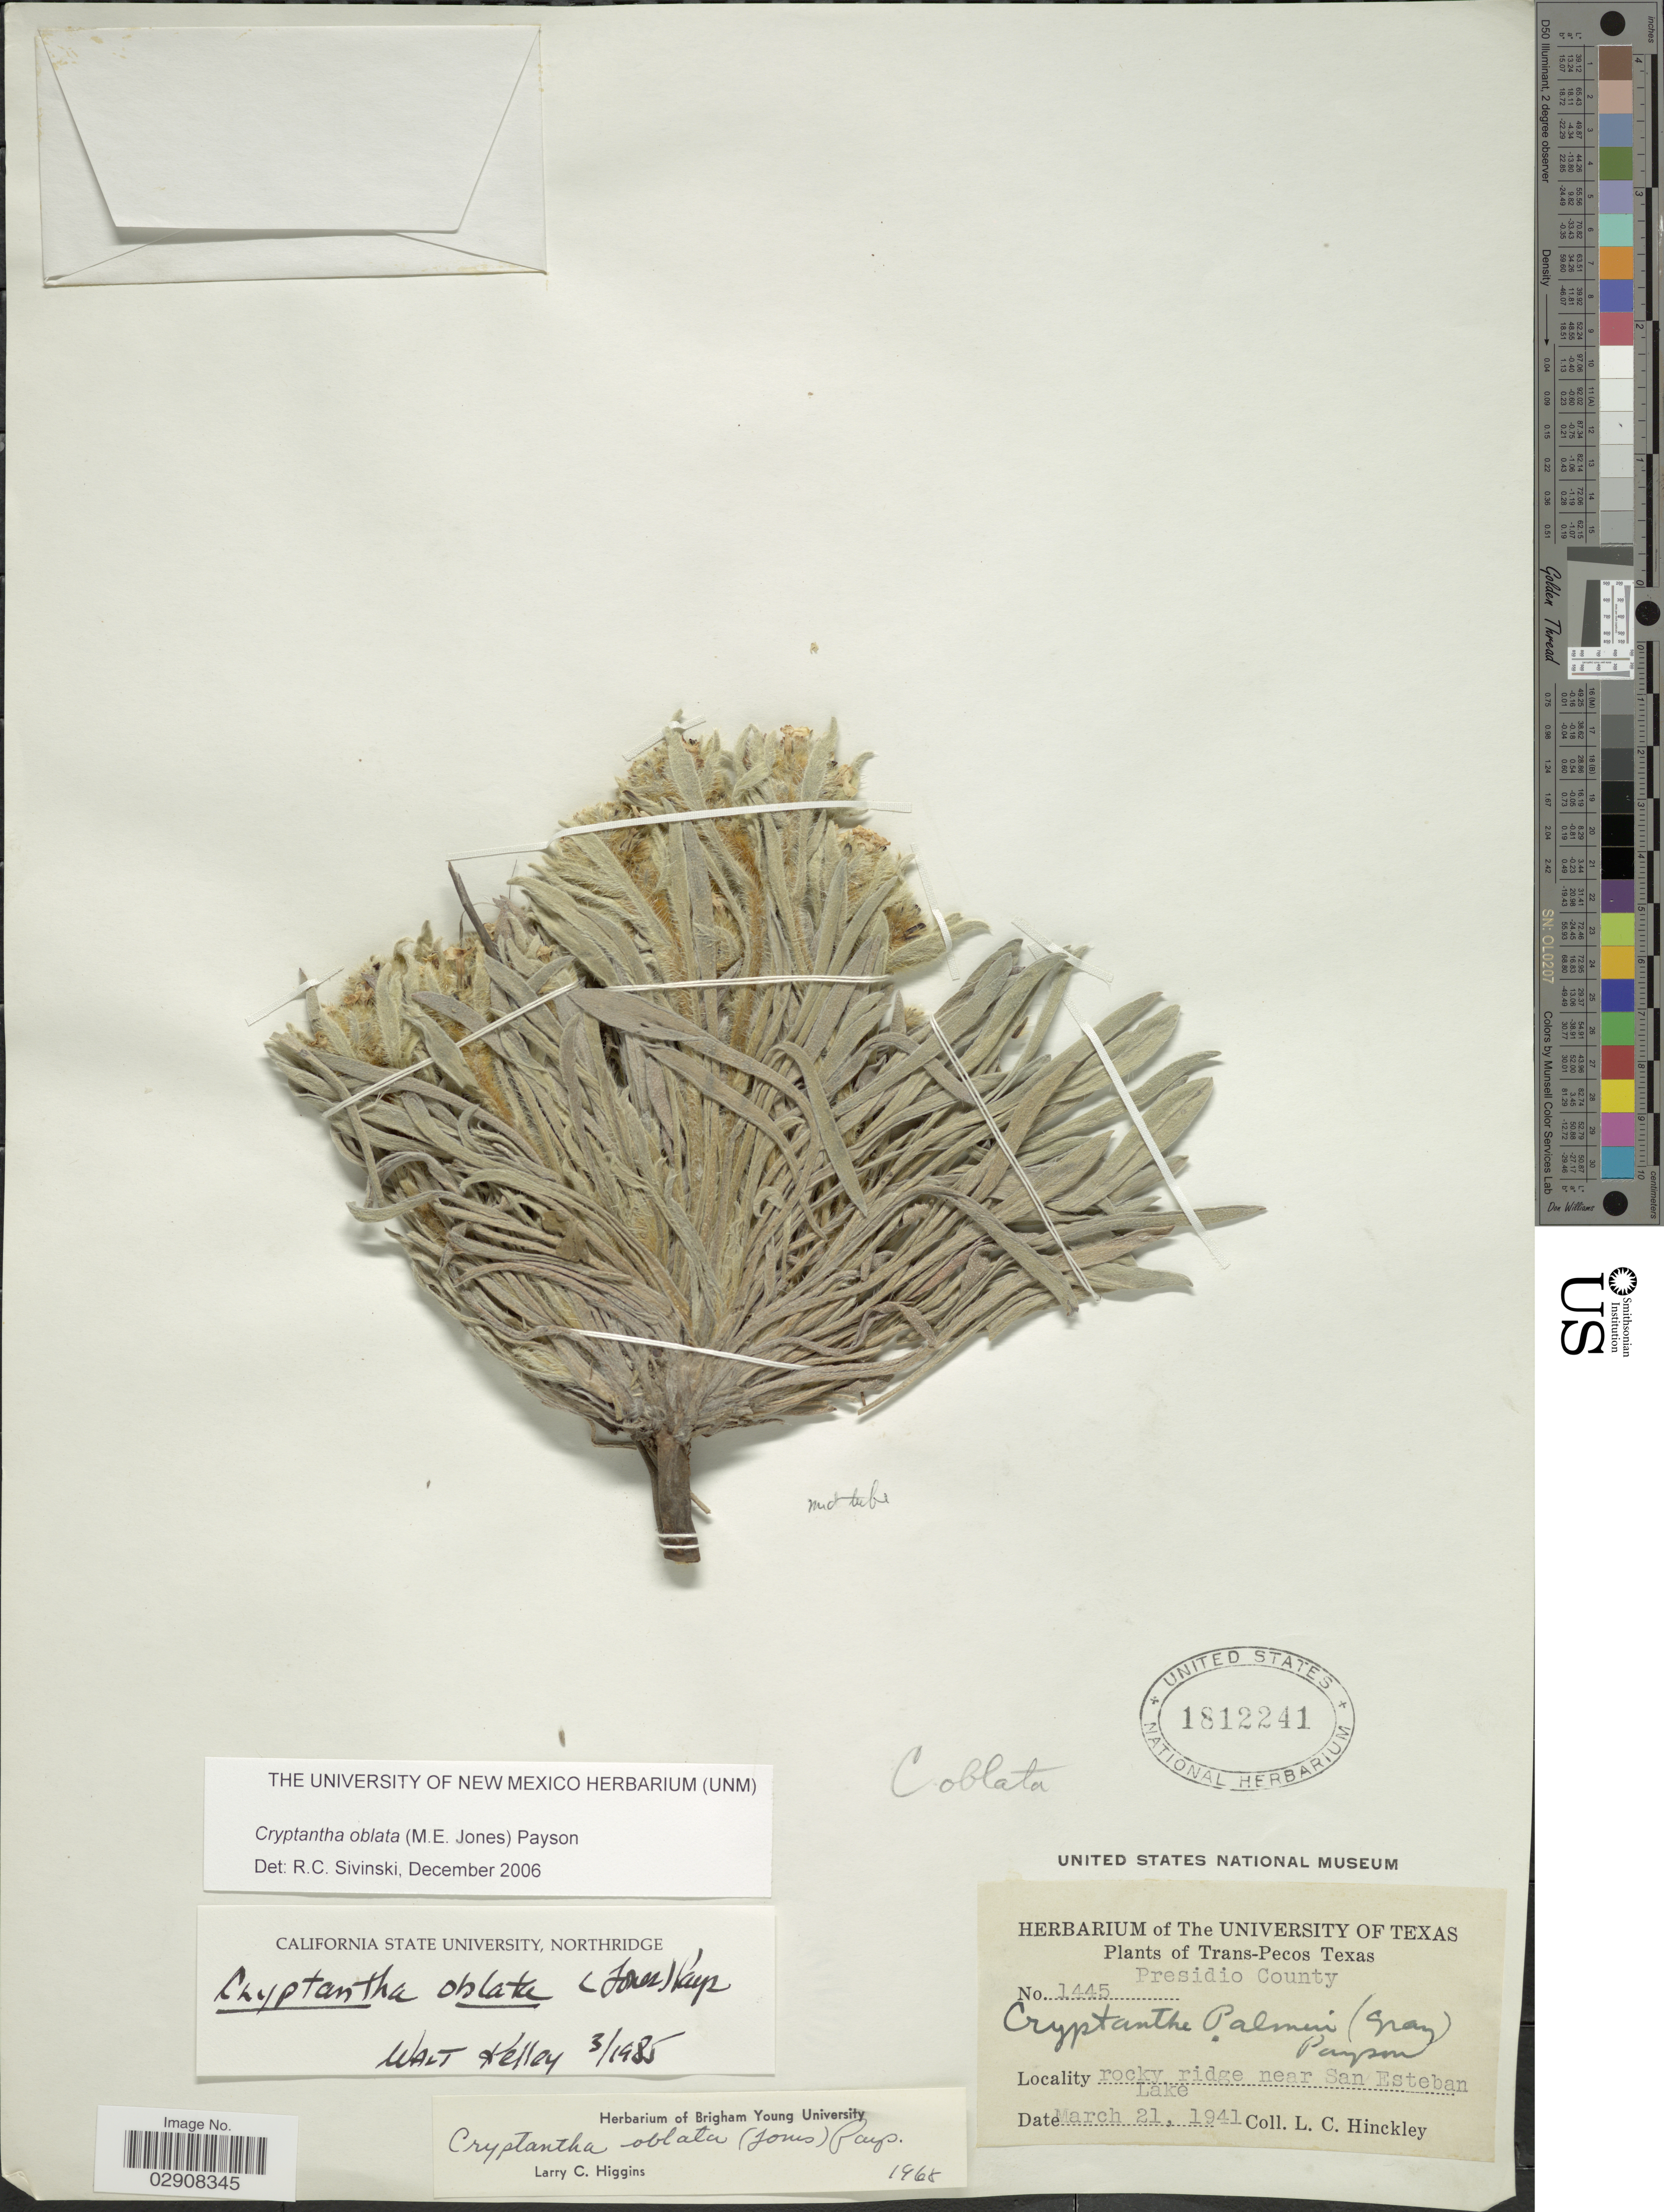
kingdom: Plantae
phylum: Tracheophyta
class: Magnoliopsida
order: Boraginales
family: Boraginaceae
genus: Cryptantha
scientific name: Cryptantha oblata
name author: (M.E. Jones) Payson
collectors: L. Hinckley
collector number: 1445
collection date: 1941-03-21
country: United States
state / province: Texas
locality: Trans-Pecos Texas. Presidio County. Rocky ridge near San Esteban Lake.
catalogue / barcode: US 1812241